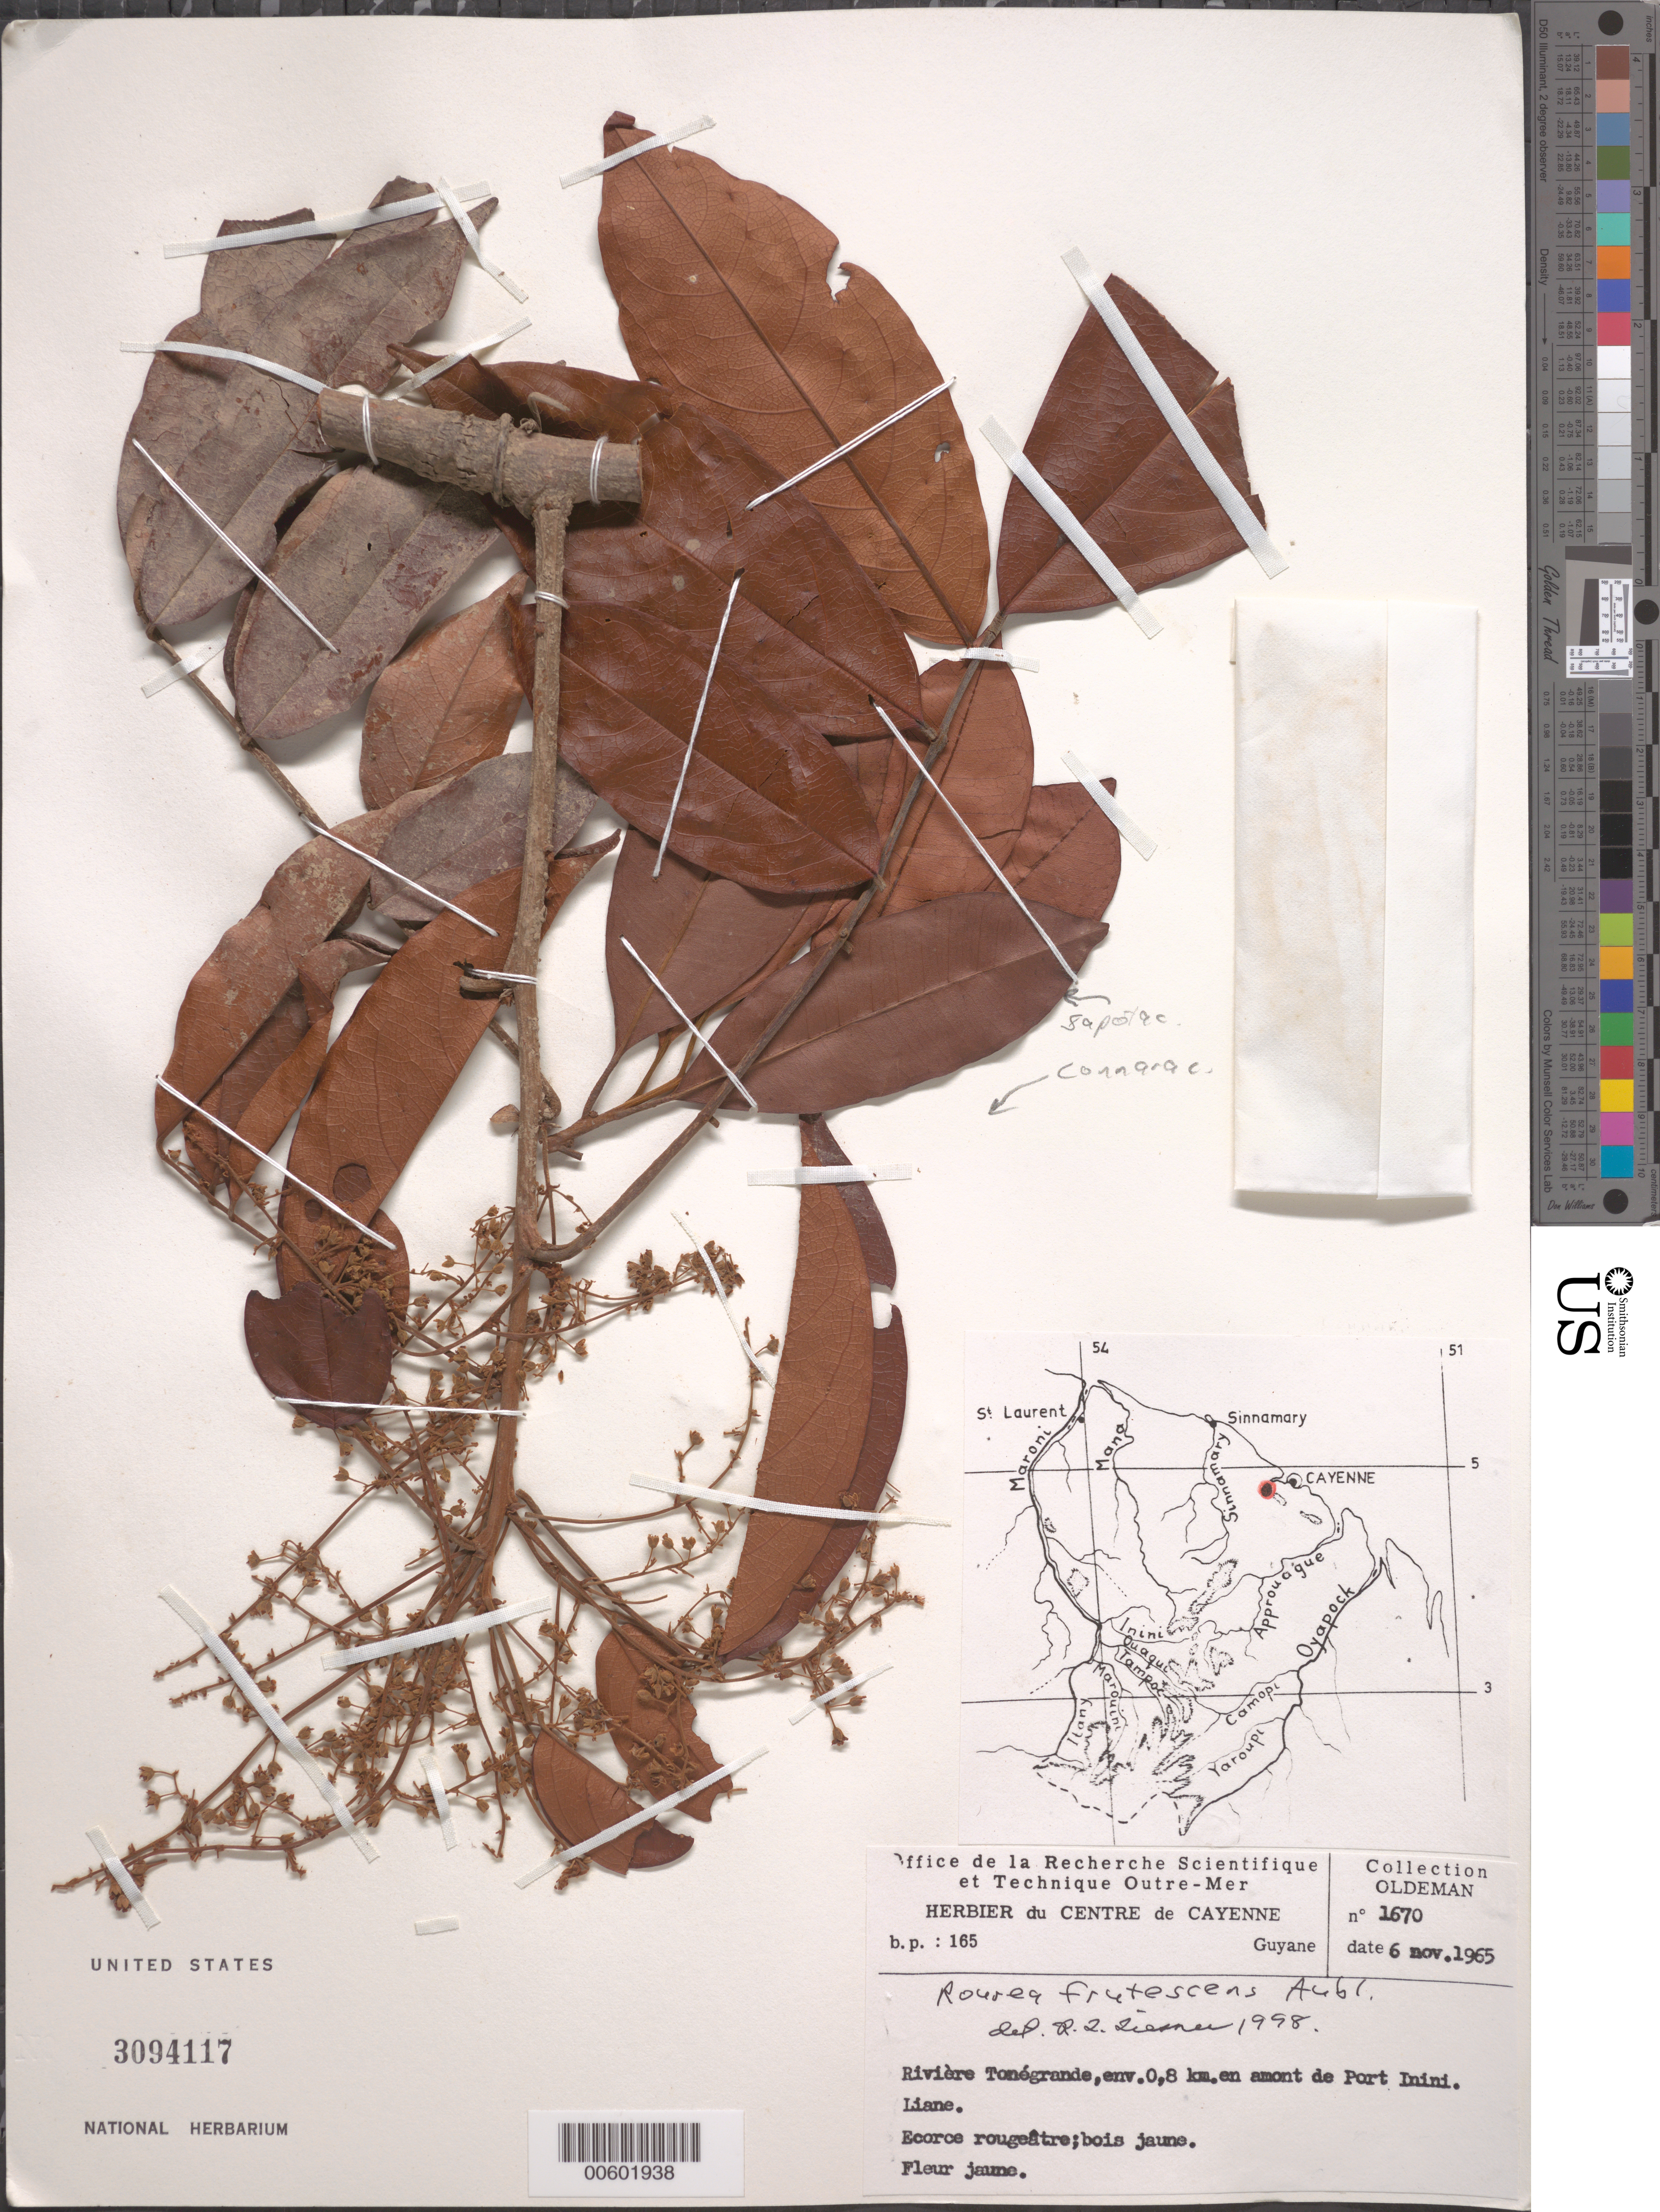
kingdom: Plantae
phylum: Tracheophyta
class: Magnoliopsida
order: Oxalidales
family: Connaraceae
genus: Rourea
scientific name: Rourea frutescens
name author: Aubl.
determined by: Liesner, R. L.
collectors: R. Oldeman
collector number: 1670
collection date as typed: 6-Nov-65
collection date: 1965-11-06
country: French Guiana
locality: Rivière Tonegrande, env. 0.8 km en amont de Port Inini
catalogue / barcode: US 3094117